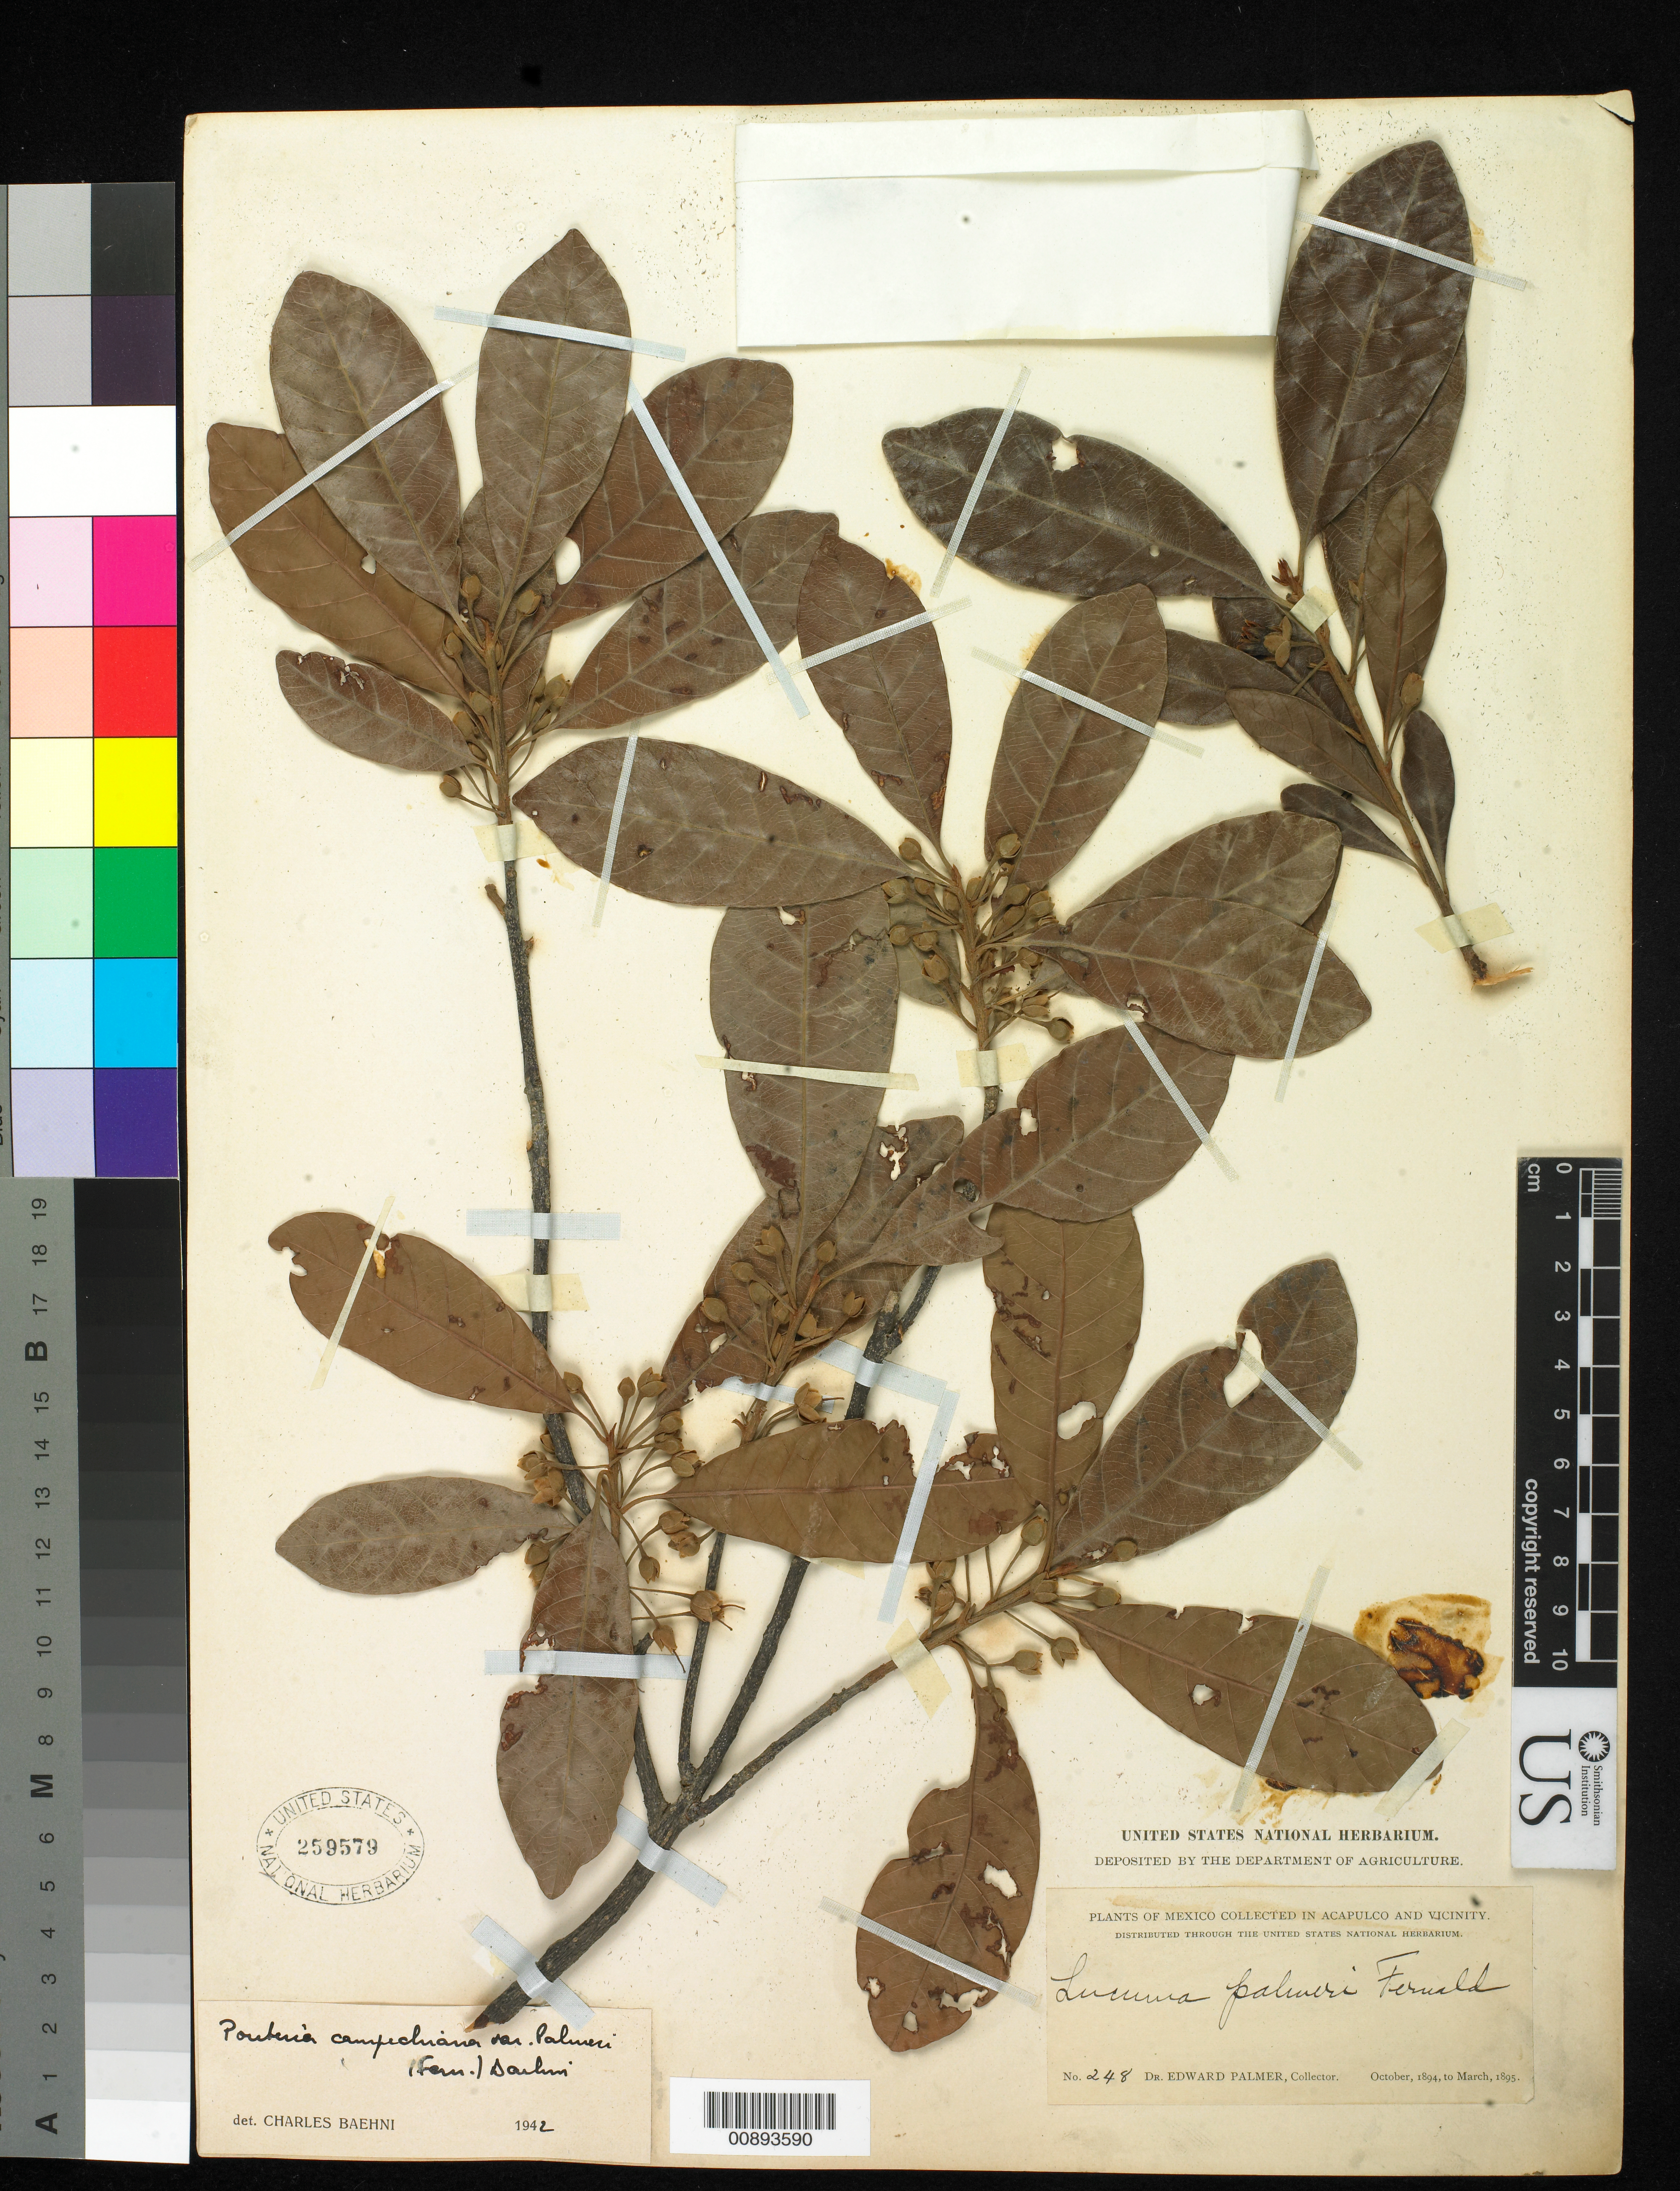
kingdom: Plantae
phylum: Tracheophyta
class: Magnoliopsida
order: Ericales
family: Sapotaceae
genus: Pouteria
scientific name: Pouteria campechiana var. palmeri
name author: (Kunth) Baehni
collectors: E. Palmer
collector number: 248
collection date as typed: Oct 1894 to -- Mar 1895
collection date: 1894-10/1895-03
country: Mexico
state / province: Guerrero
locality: Acapulco, Guerrero and vicinity.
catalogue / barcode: US 259579